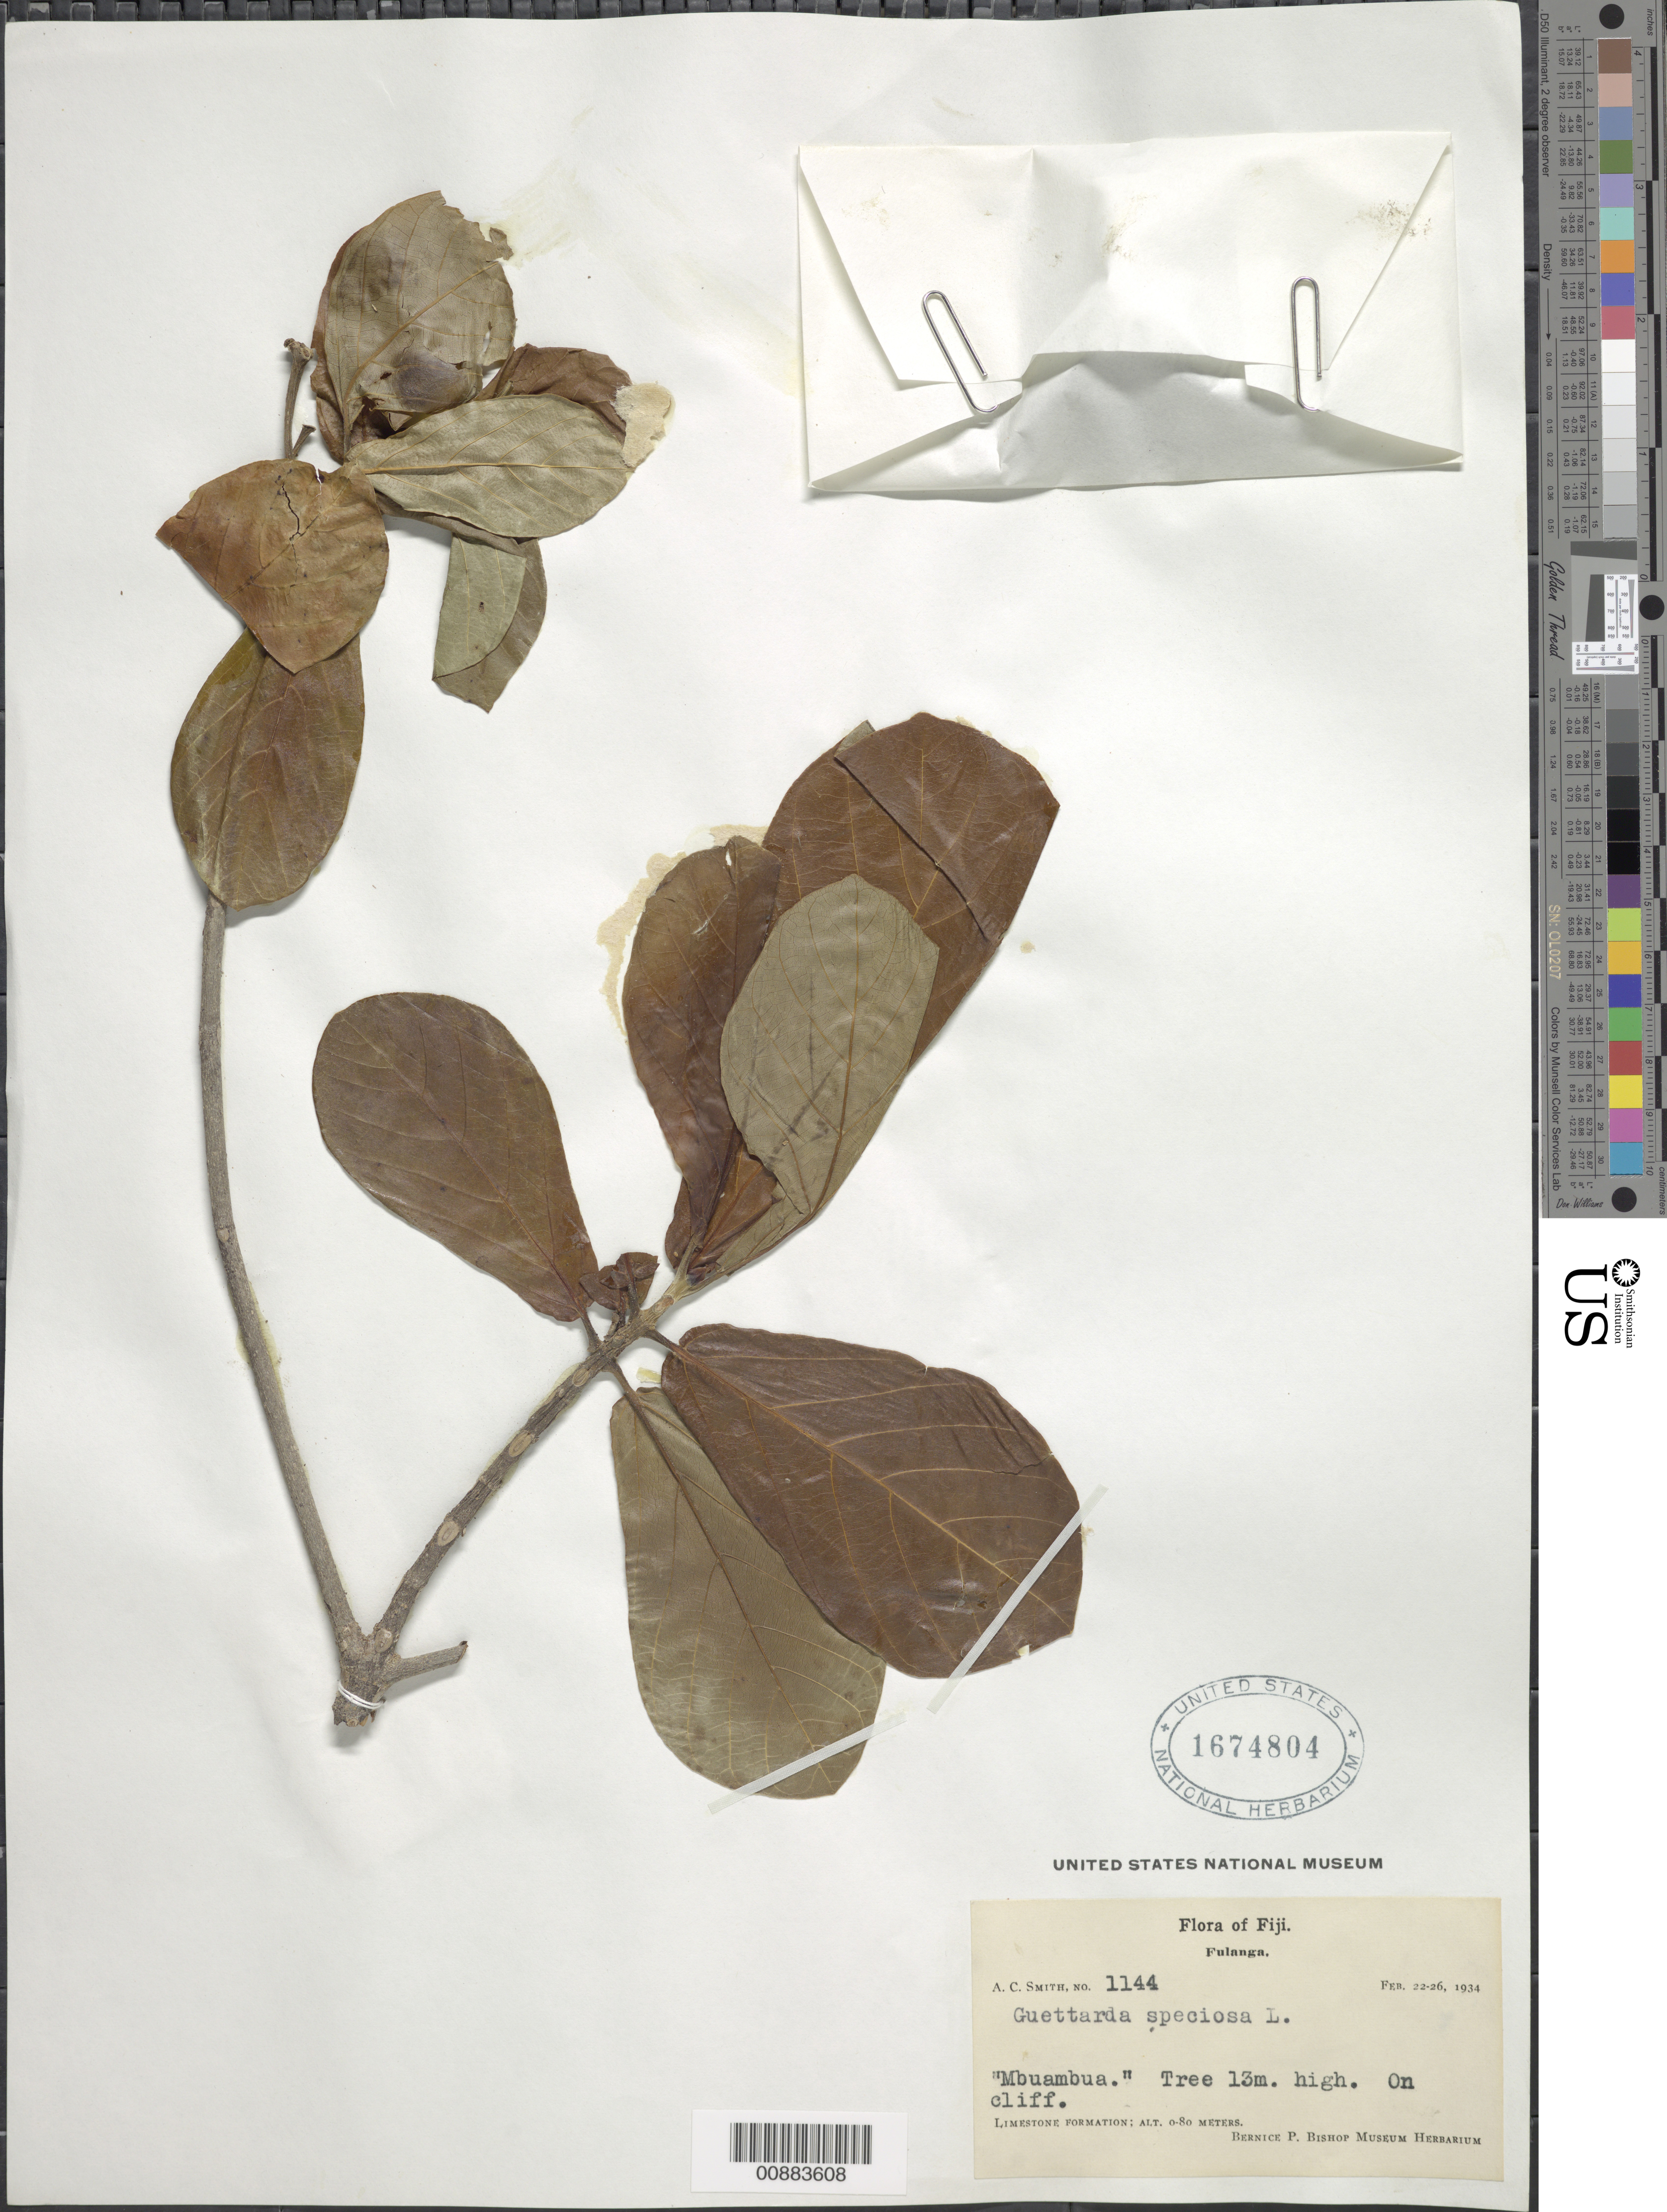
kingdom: Plantae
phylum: Tracheophyta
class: Magnoliopsida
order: Gentianales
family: Rubiaceae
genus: Guettarda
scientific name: Guettarda speciosa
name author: L.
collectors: C. A. Smith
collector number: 1144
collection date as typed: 22 Feb 1934 to 26 Feb 1934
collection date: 1934-02-22/1934-02-26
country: Fiji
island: Fulaga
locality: Fulaga (Fulanga) on cliff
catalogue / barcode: US 1674804